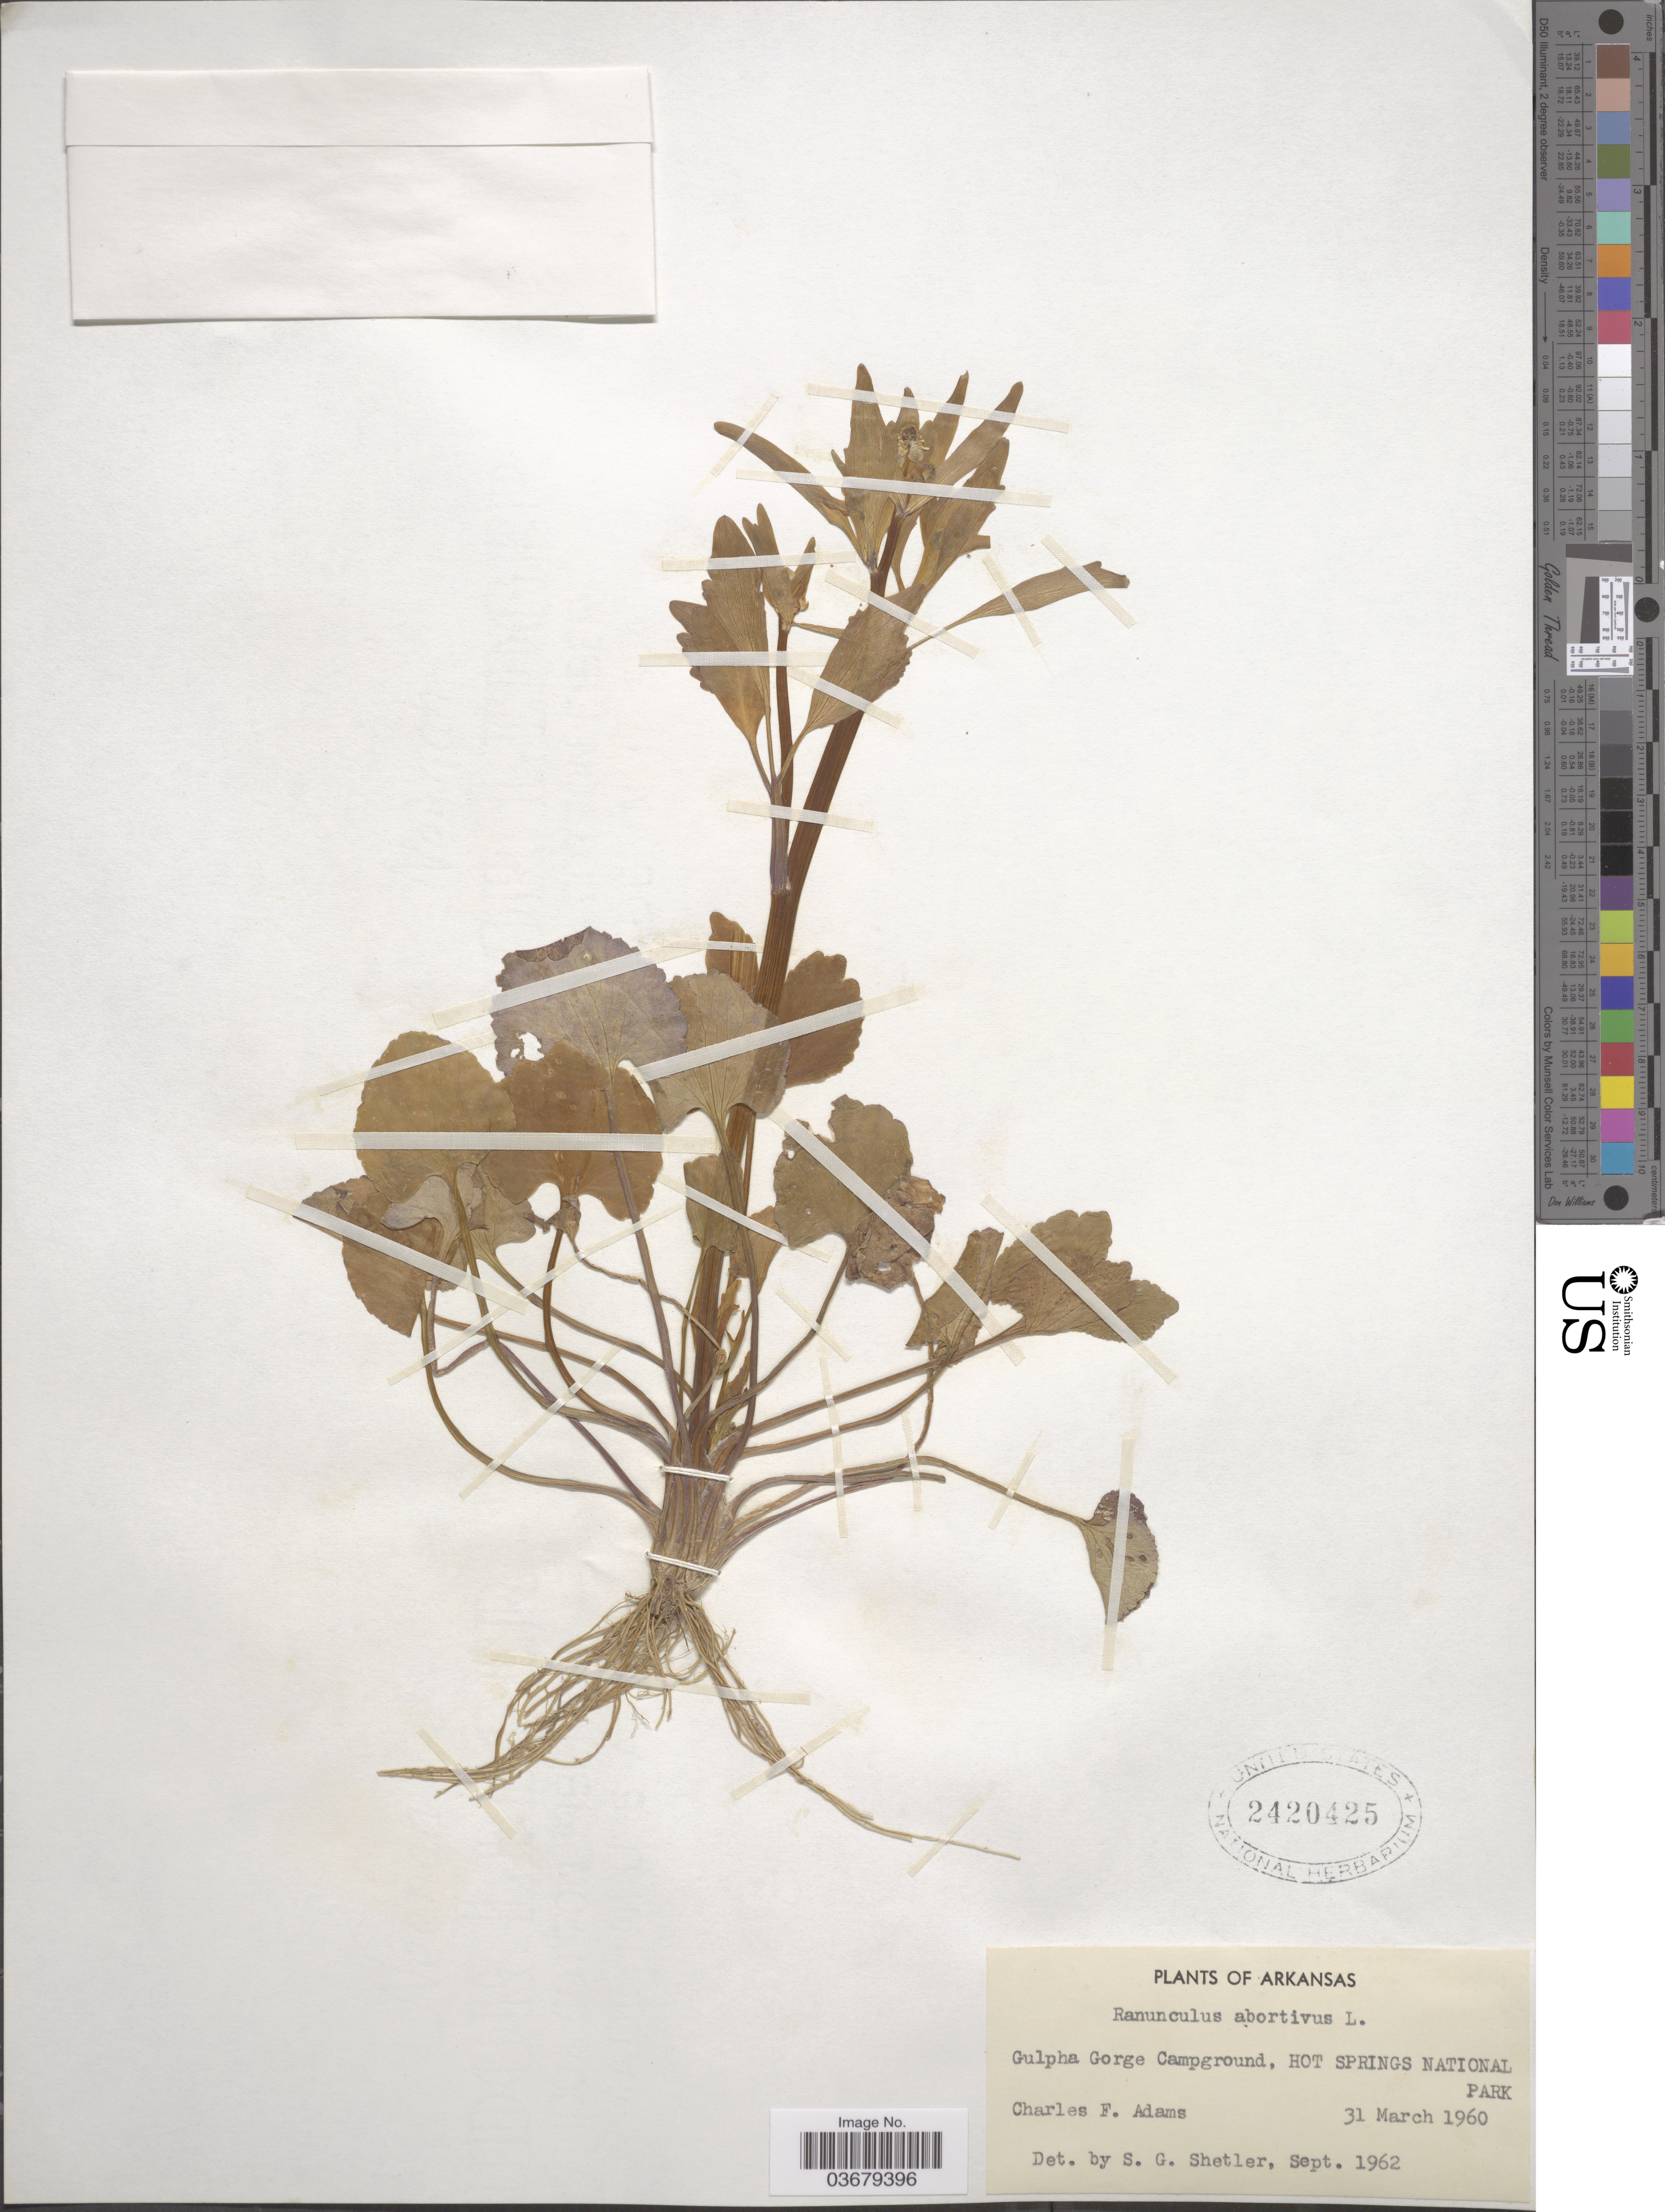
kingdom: Plantae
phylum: Tracheophyta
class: Magnoliopsida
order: Ranunculales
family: Ranunculaceae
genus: Ranunculus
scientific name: Ranunculus abortivus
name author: L.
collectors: C. F. Adams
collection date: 1960-03-31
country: United States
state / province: Arkansas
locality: Gulpha Gorge Campground, Hot Springs National Park.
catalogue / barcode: US 2420425